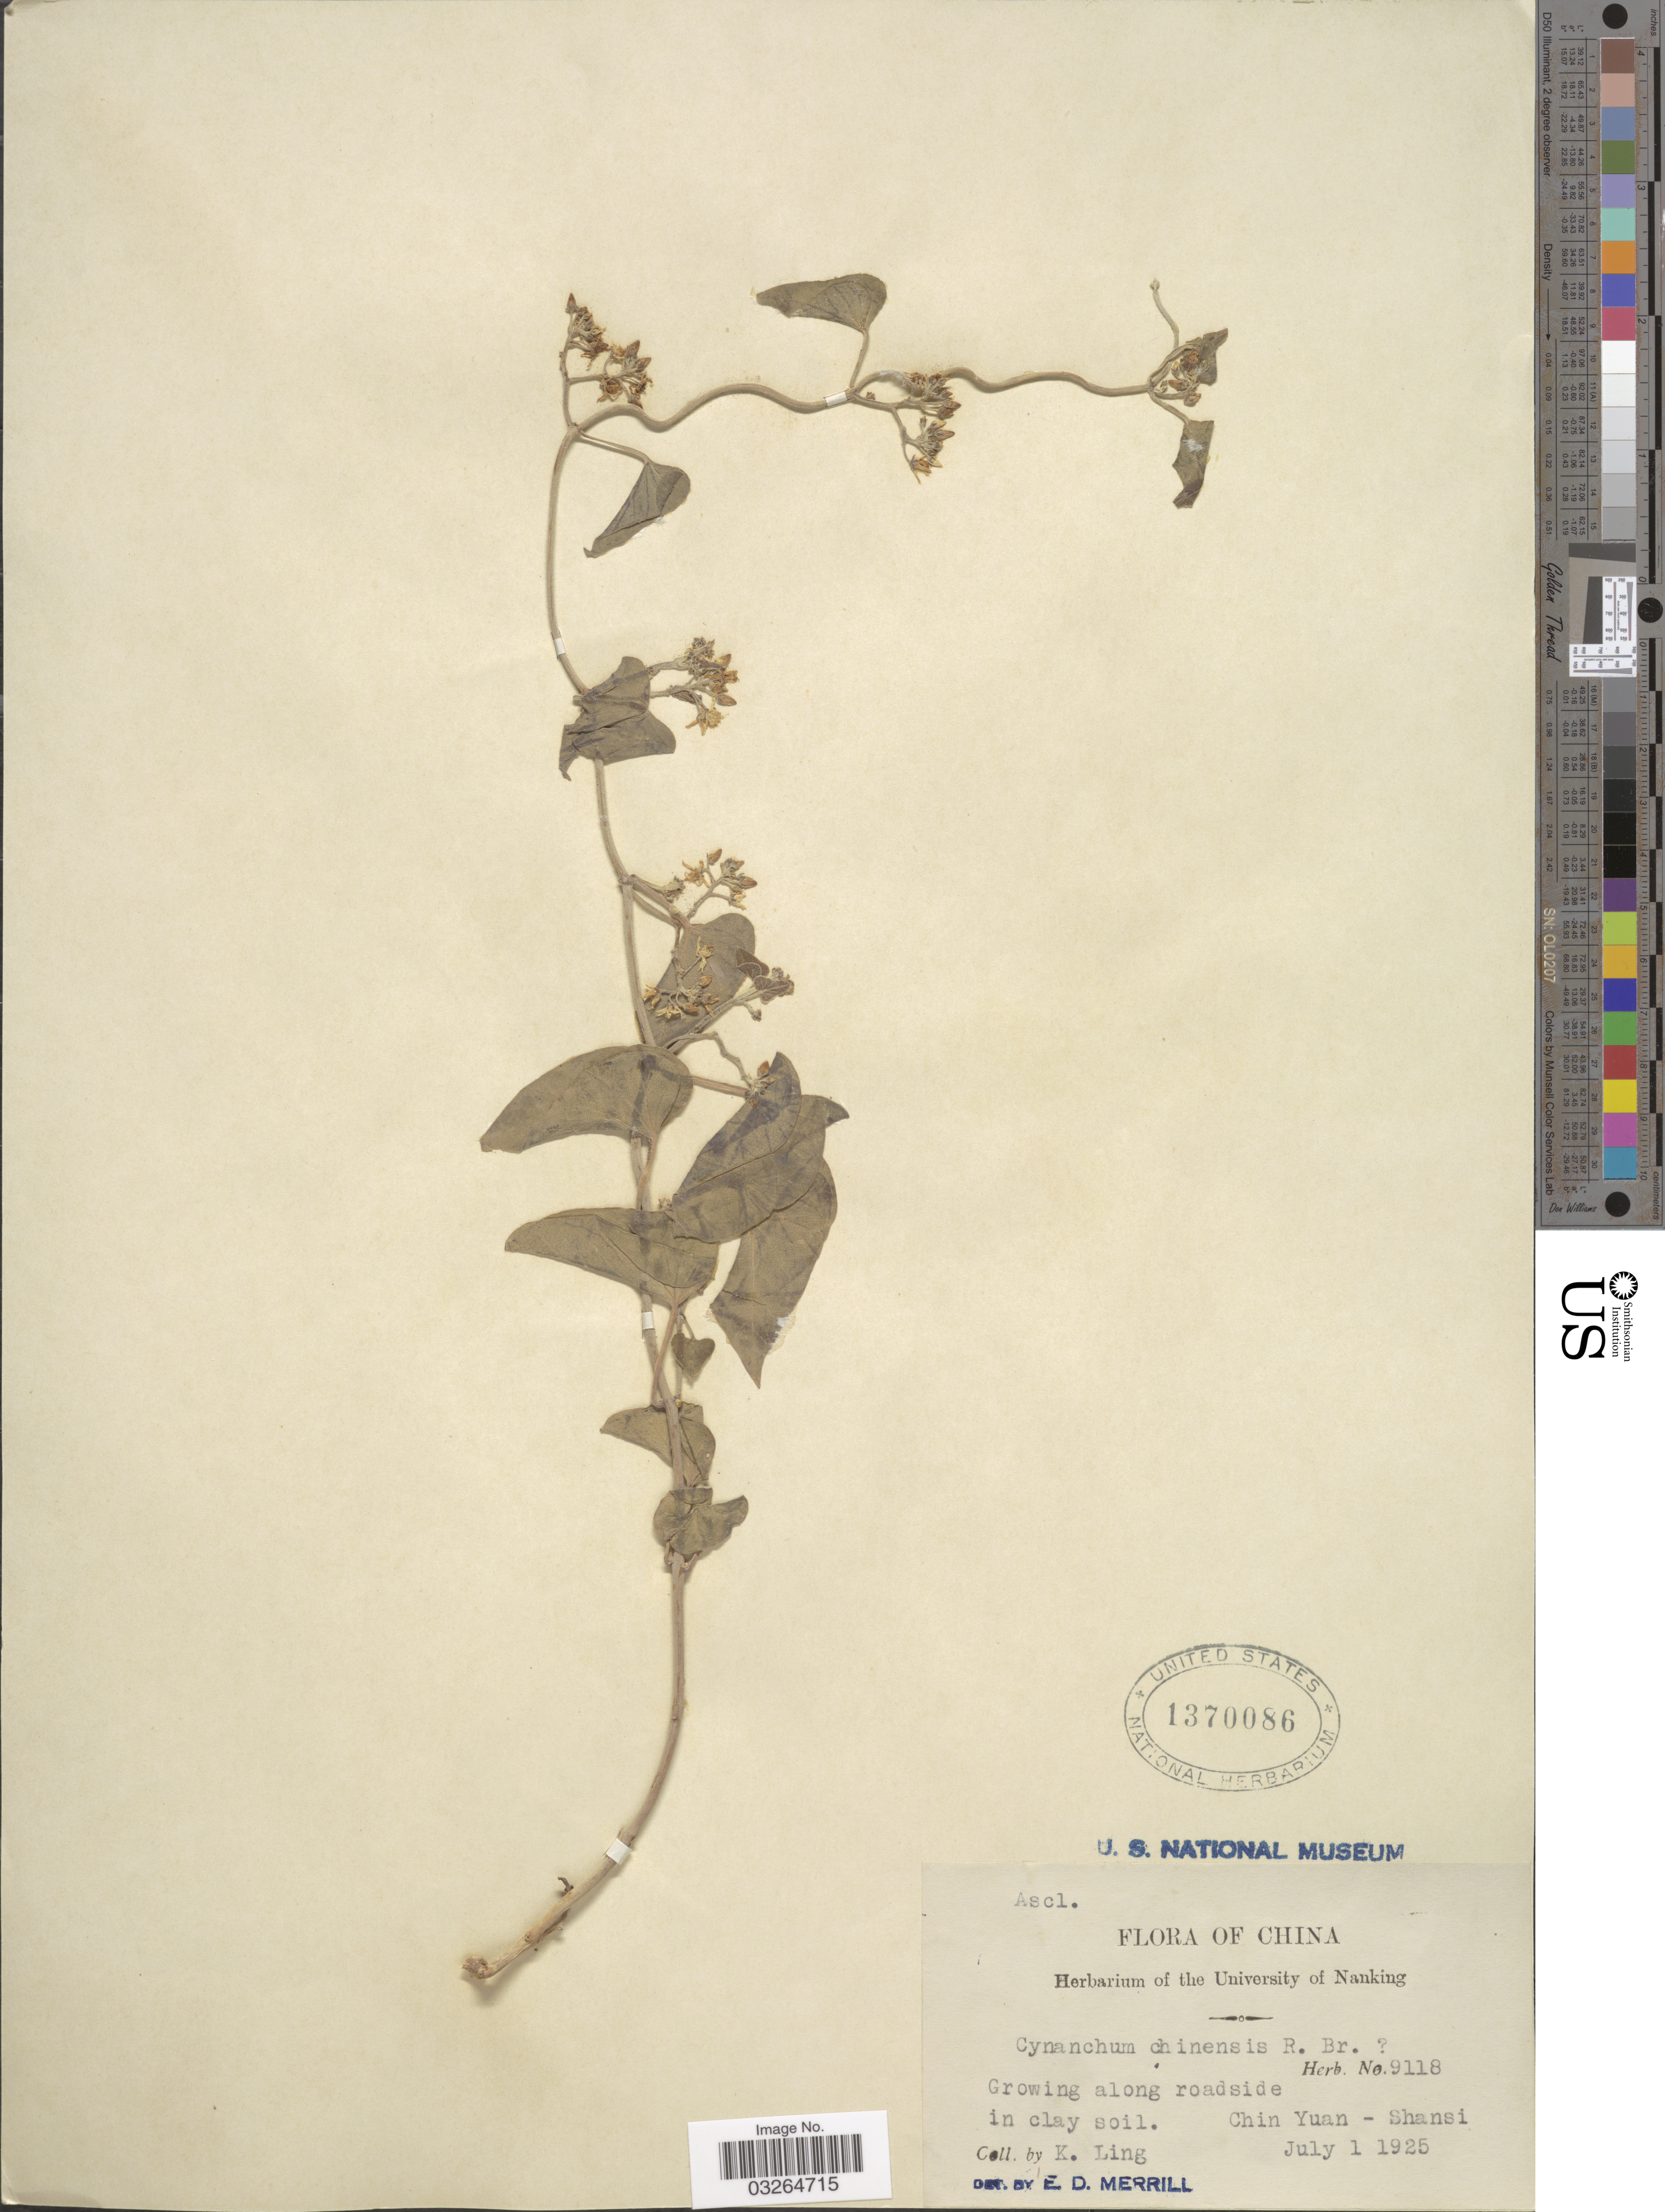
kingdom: Plantae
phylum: Tracheophyta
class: Magnoliopsida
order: Gentianales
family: Apocynaceae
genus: Cynanchum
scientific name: Cynanchum chinense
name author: R. Br.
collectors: K. Ling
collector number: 9118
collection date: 1925-07-01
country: China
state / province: Shanxi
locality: Chin Yuan - Shansi.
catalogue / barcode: US 1370086